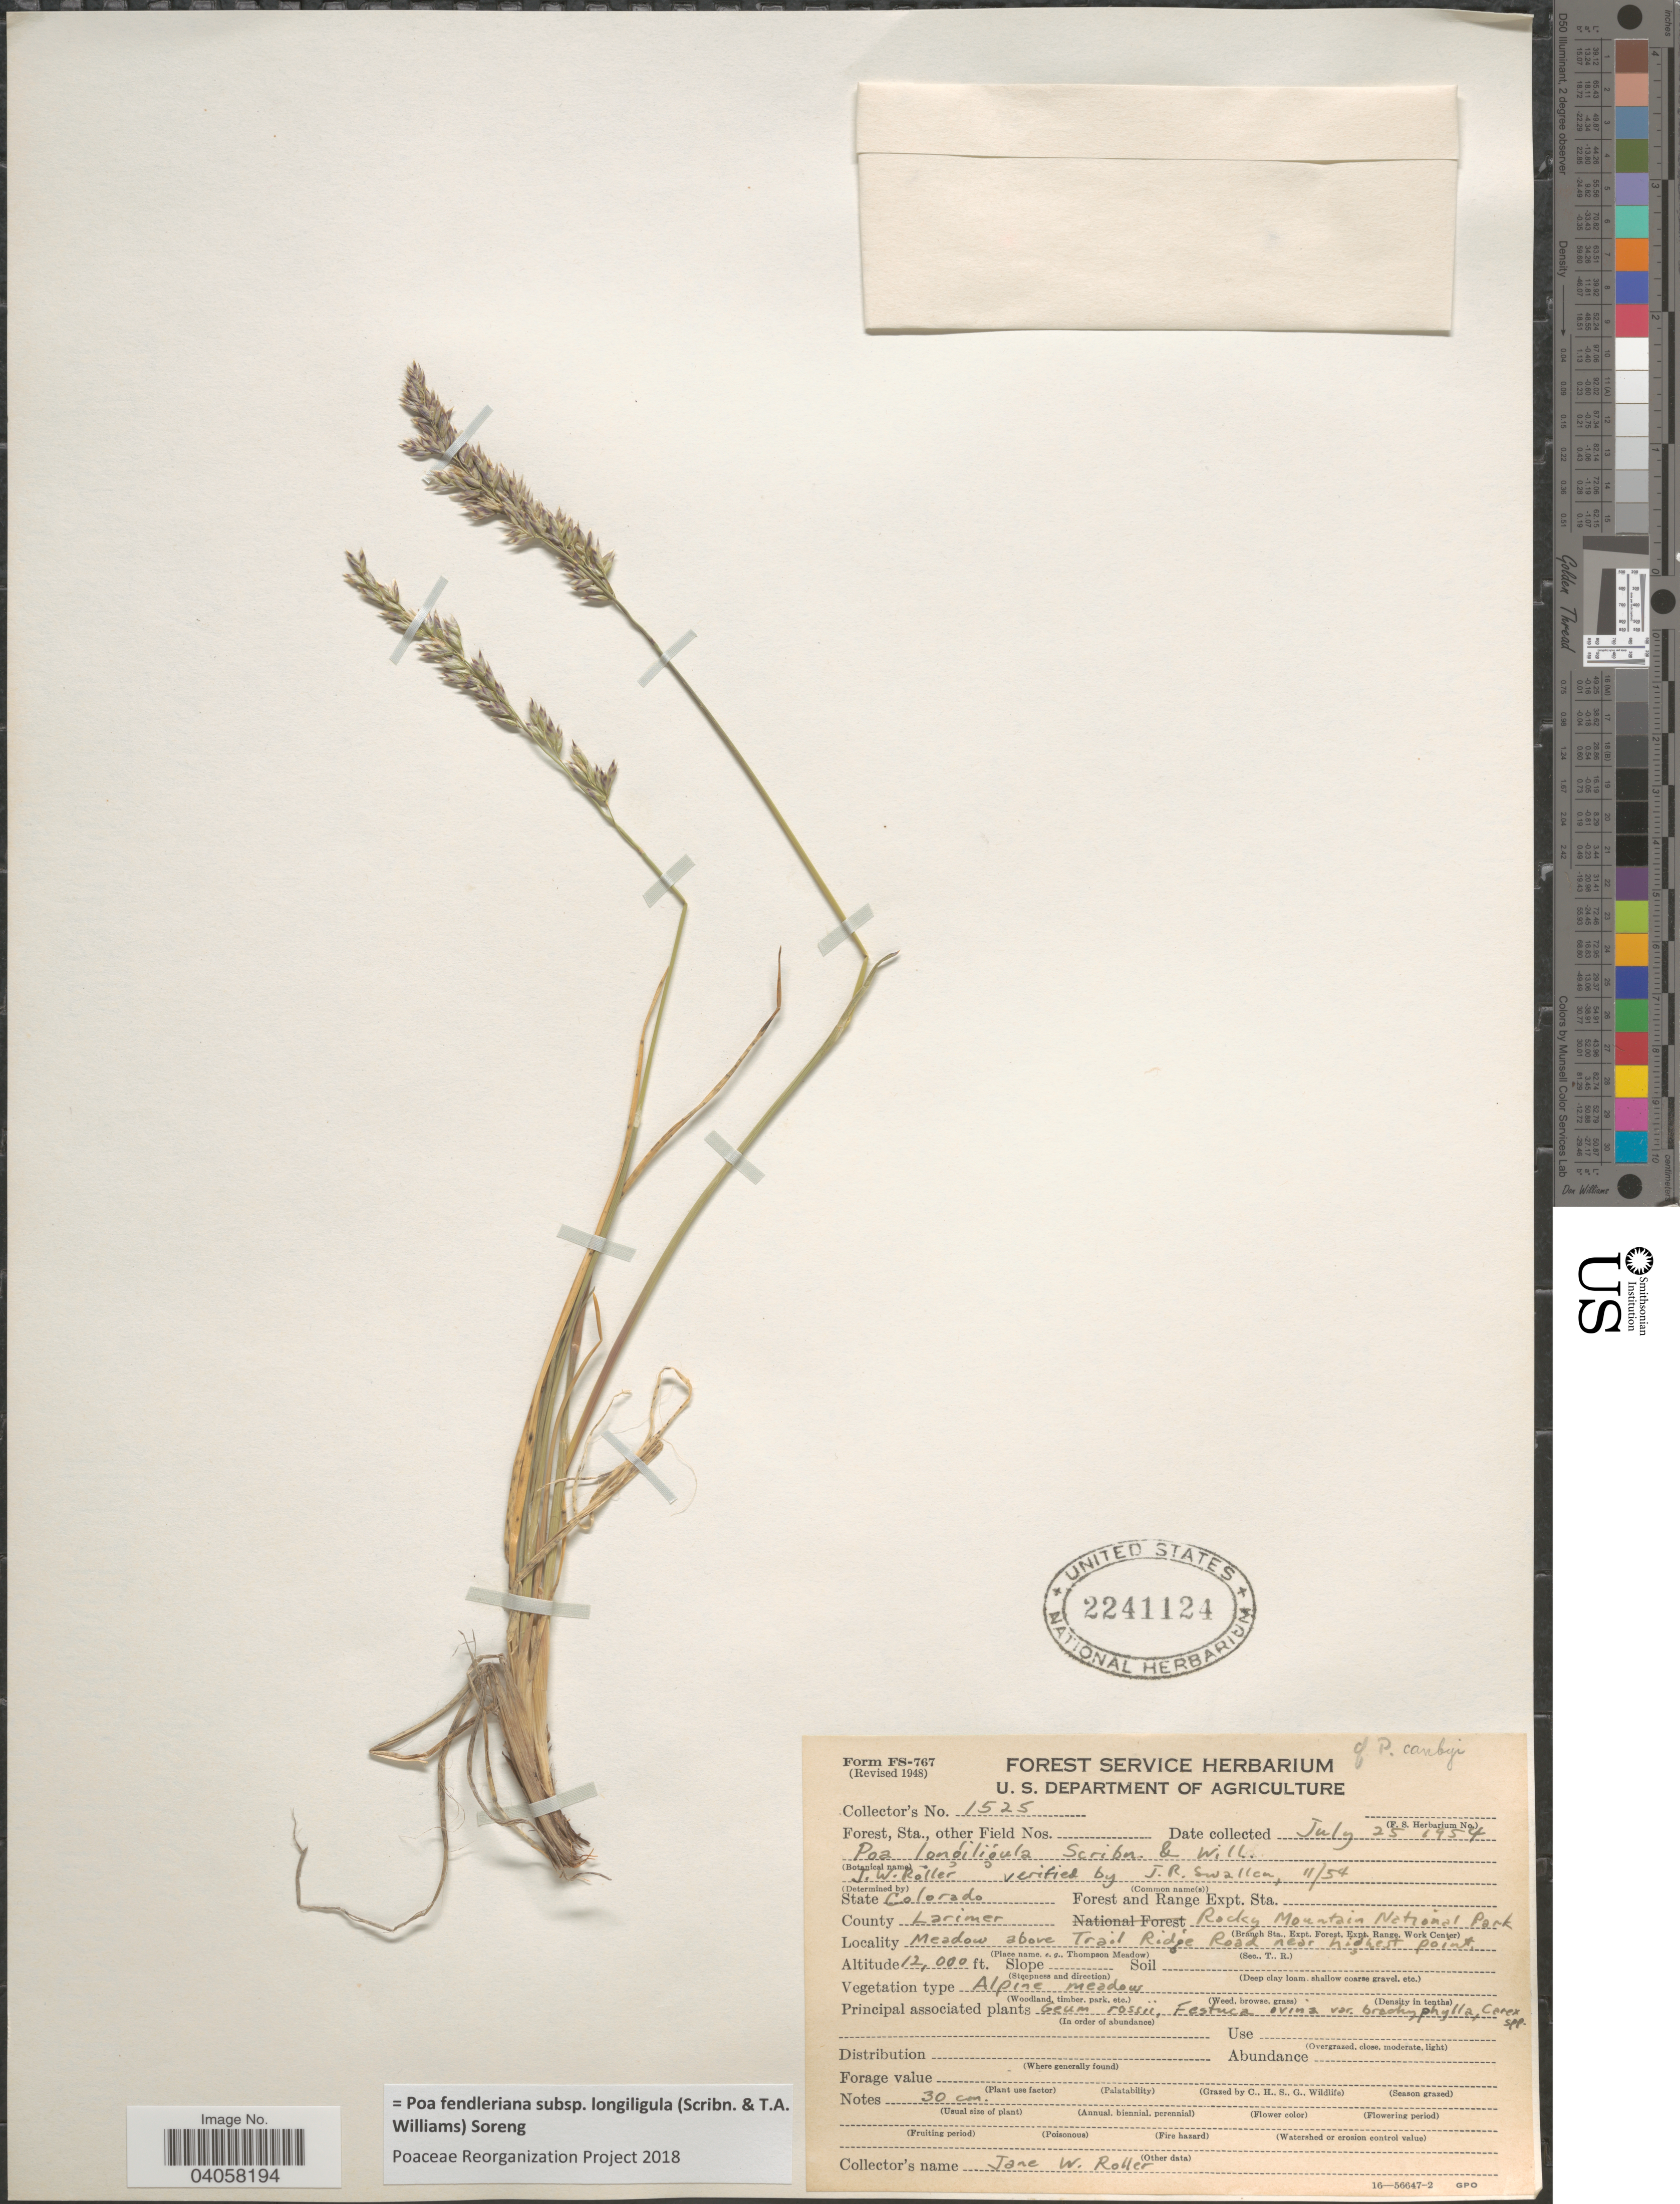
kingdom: Plantae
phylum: Tracheophyta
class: Liliopsida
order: Poales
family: Poaceae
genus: Poa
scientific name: Poa fendleriana subsp. longiligula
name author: (Scribn. & T.A. Williams) Soreng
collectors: J. W. Roller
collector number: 1525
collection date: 1954-07-25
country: United States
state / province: Colorado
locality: County Larimer. Rocky Mountain National Park. Meadow above Trail Ridge Road near highest point.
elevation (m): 3658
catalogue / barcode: US 2241124